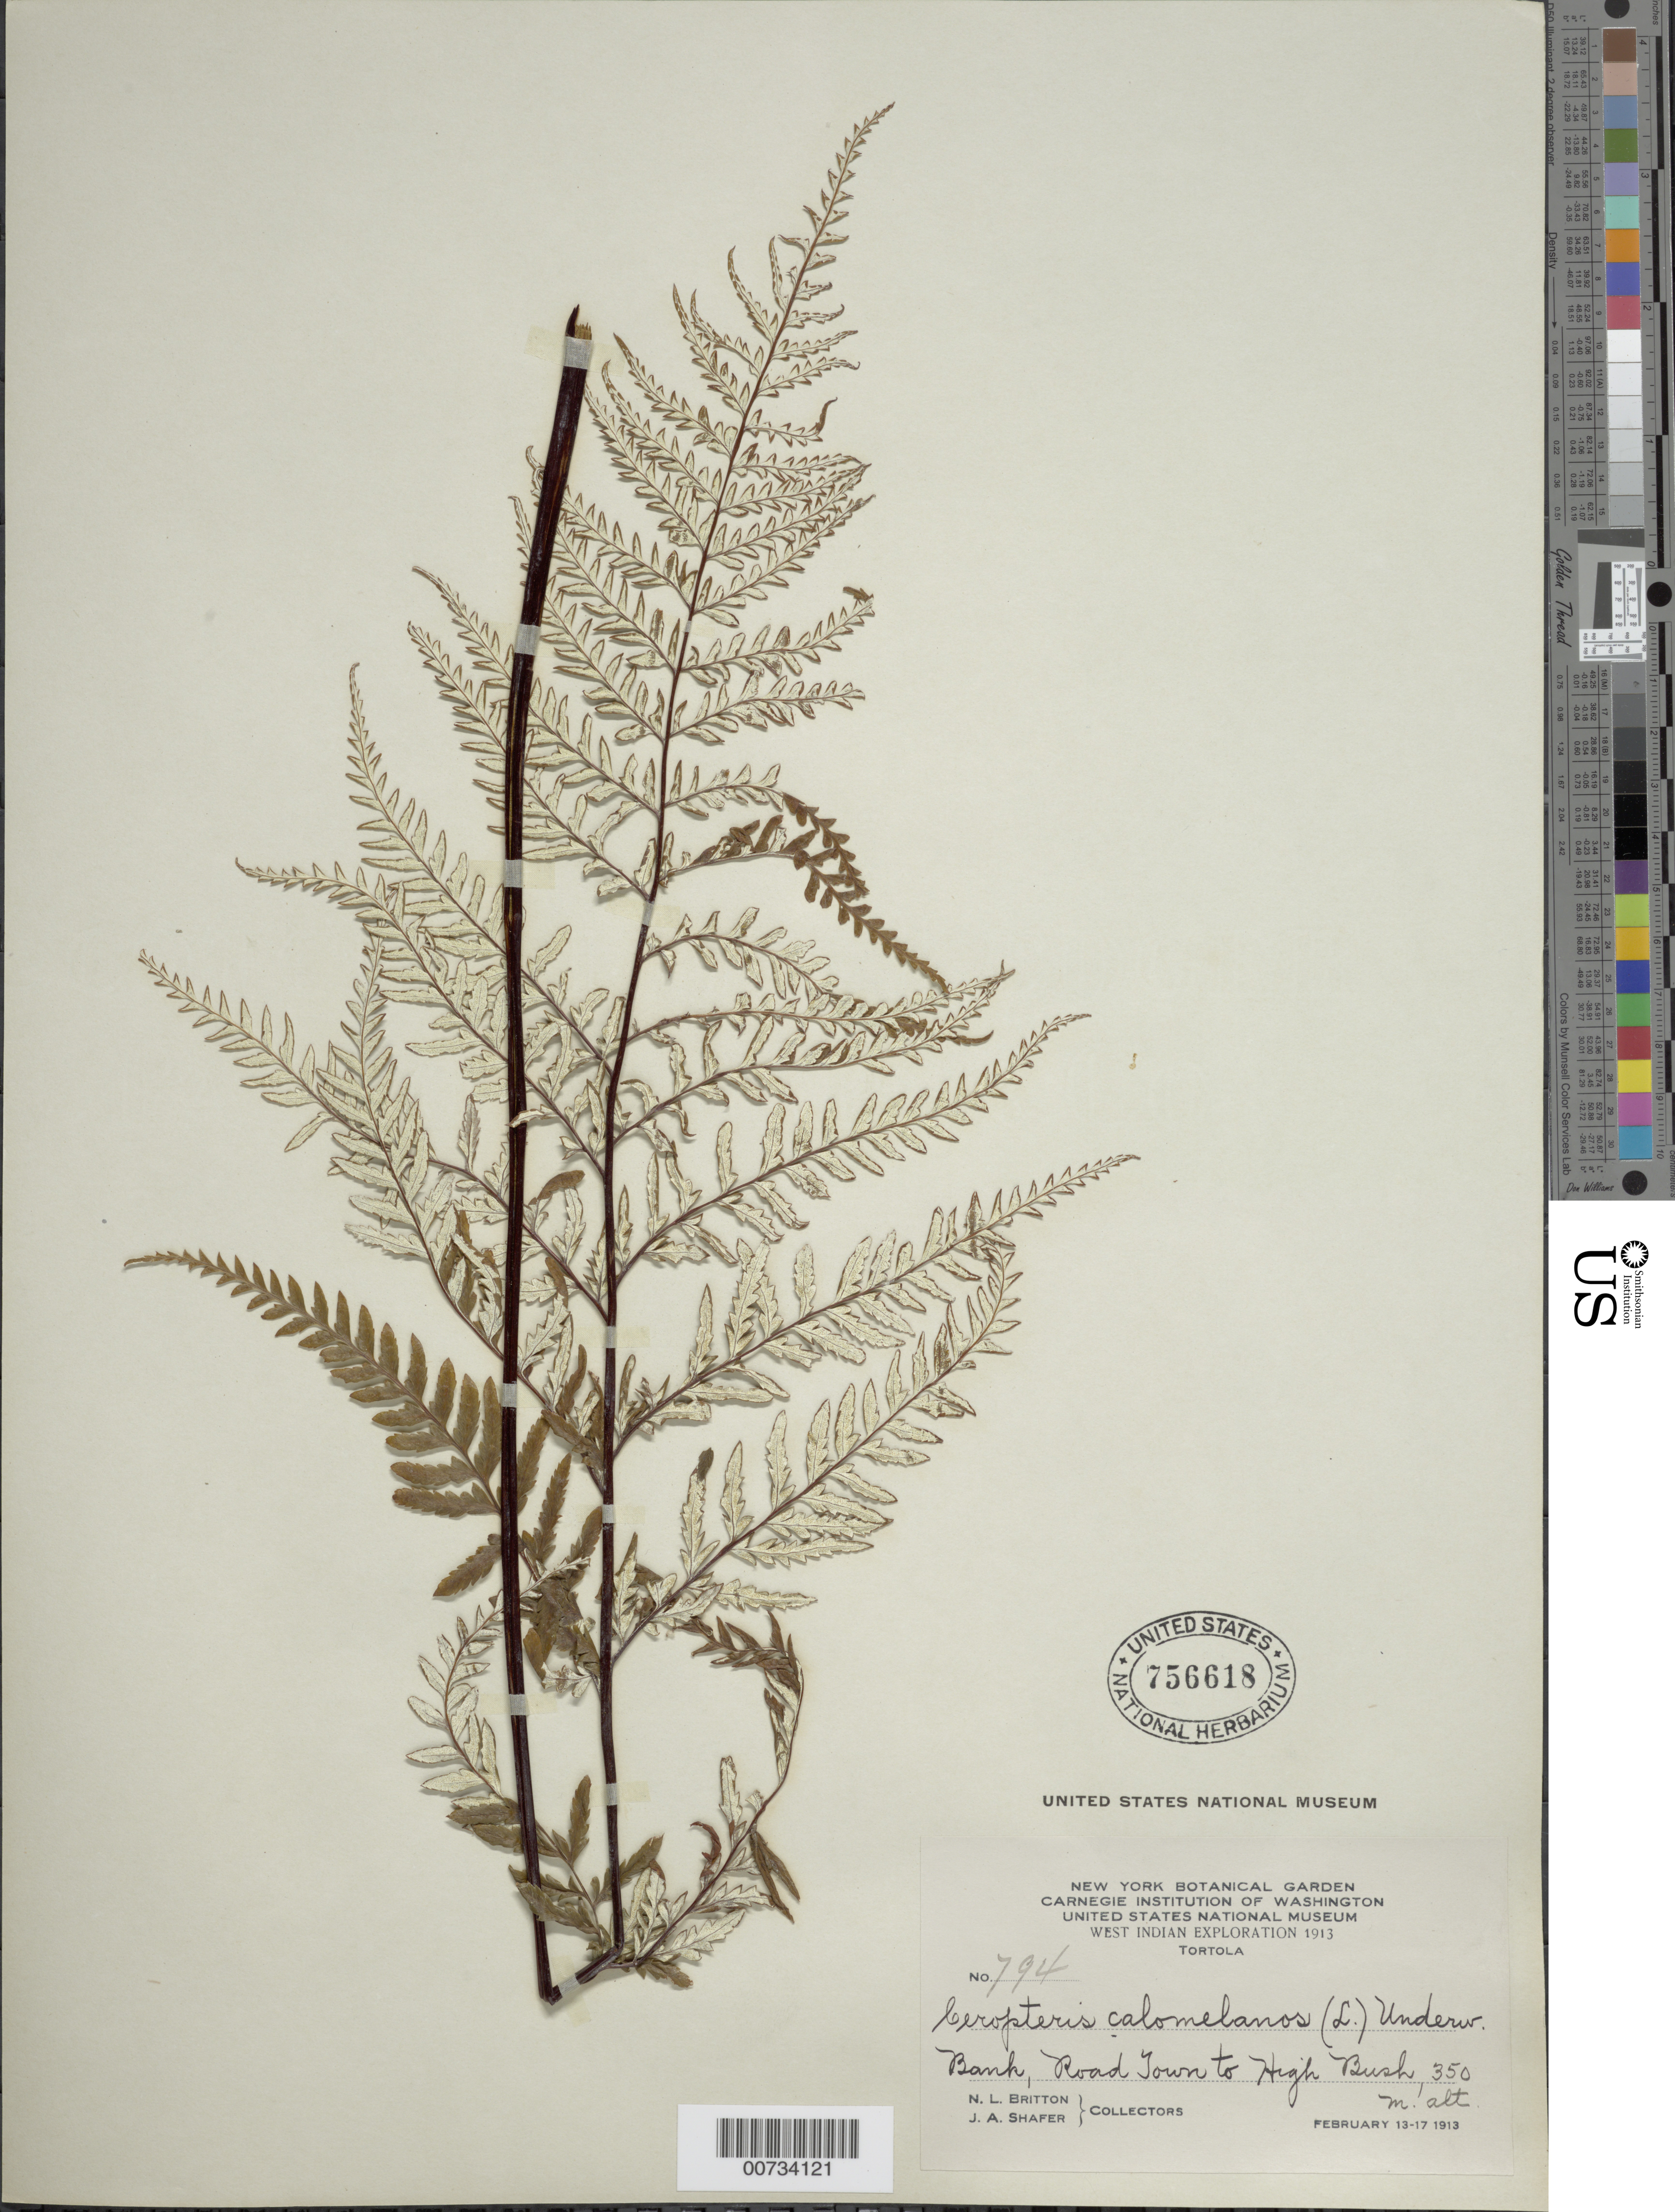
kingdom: Plantae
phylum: Tracheophyta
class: Polypodiopsida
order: Polypodiales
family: Pteridaceae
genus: Pityrogramma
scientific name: Pityrogramma calomelanos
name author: (L.) Link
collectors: N. Britton & J. A. Shafer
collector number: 794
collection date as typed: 13 Feb 1913 to 17 Feb 1913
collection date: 1913-02-13/1913-02-17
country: British Virgin Islands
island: Tortola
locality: Tortola, Road Town to High Bush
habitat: Bank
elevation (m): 350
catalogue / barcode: US 756618